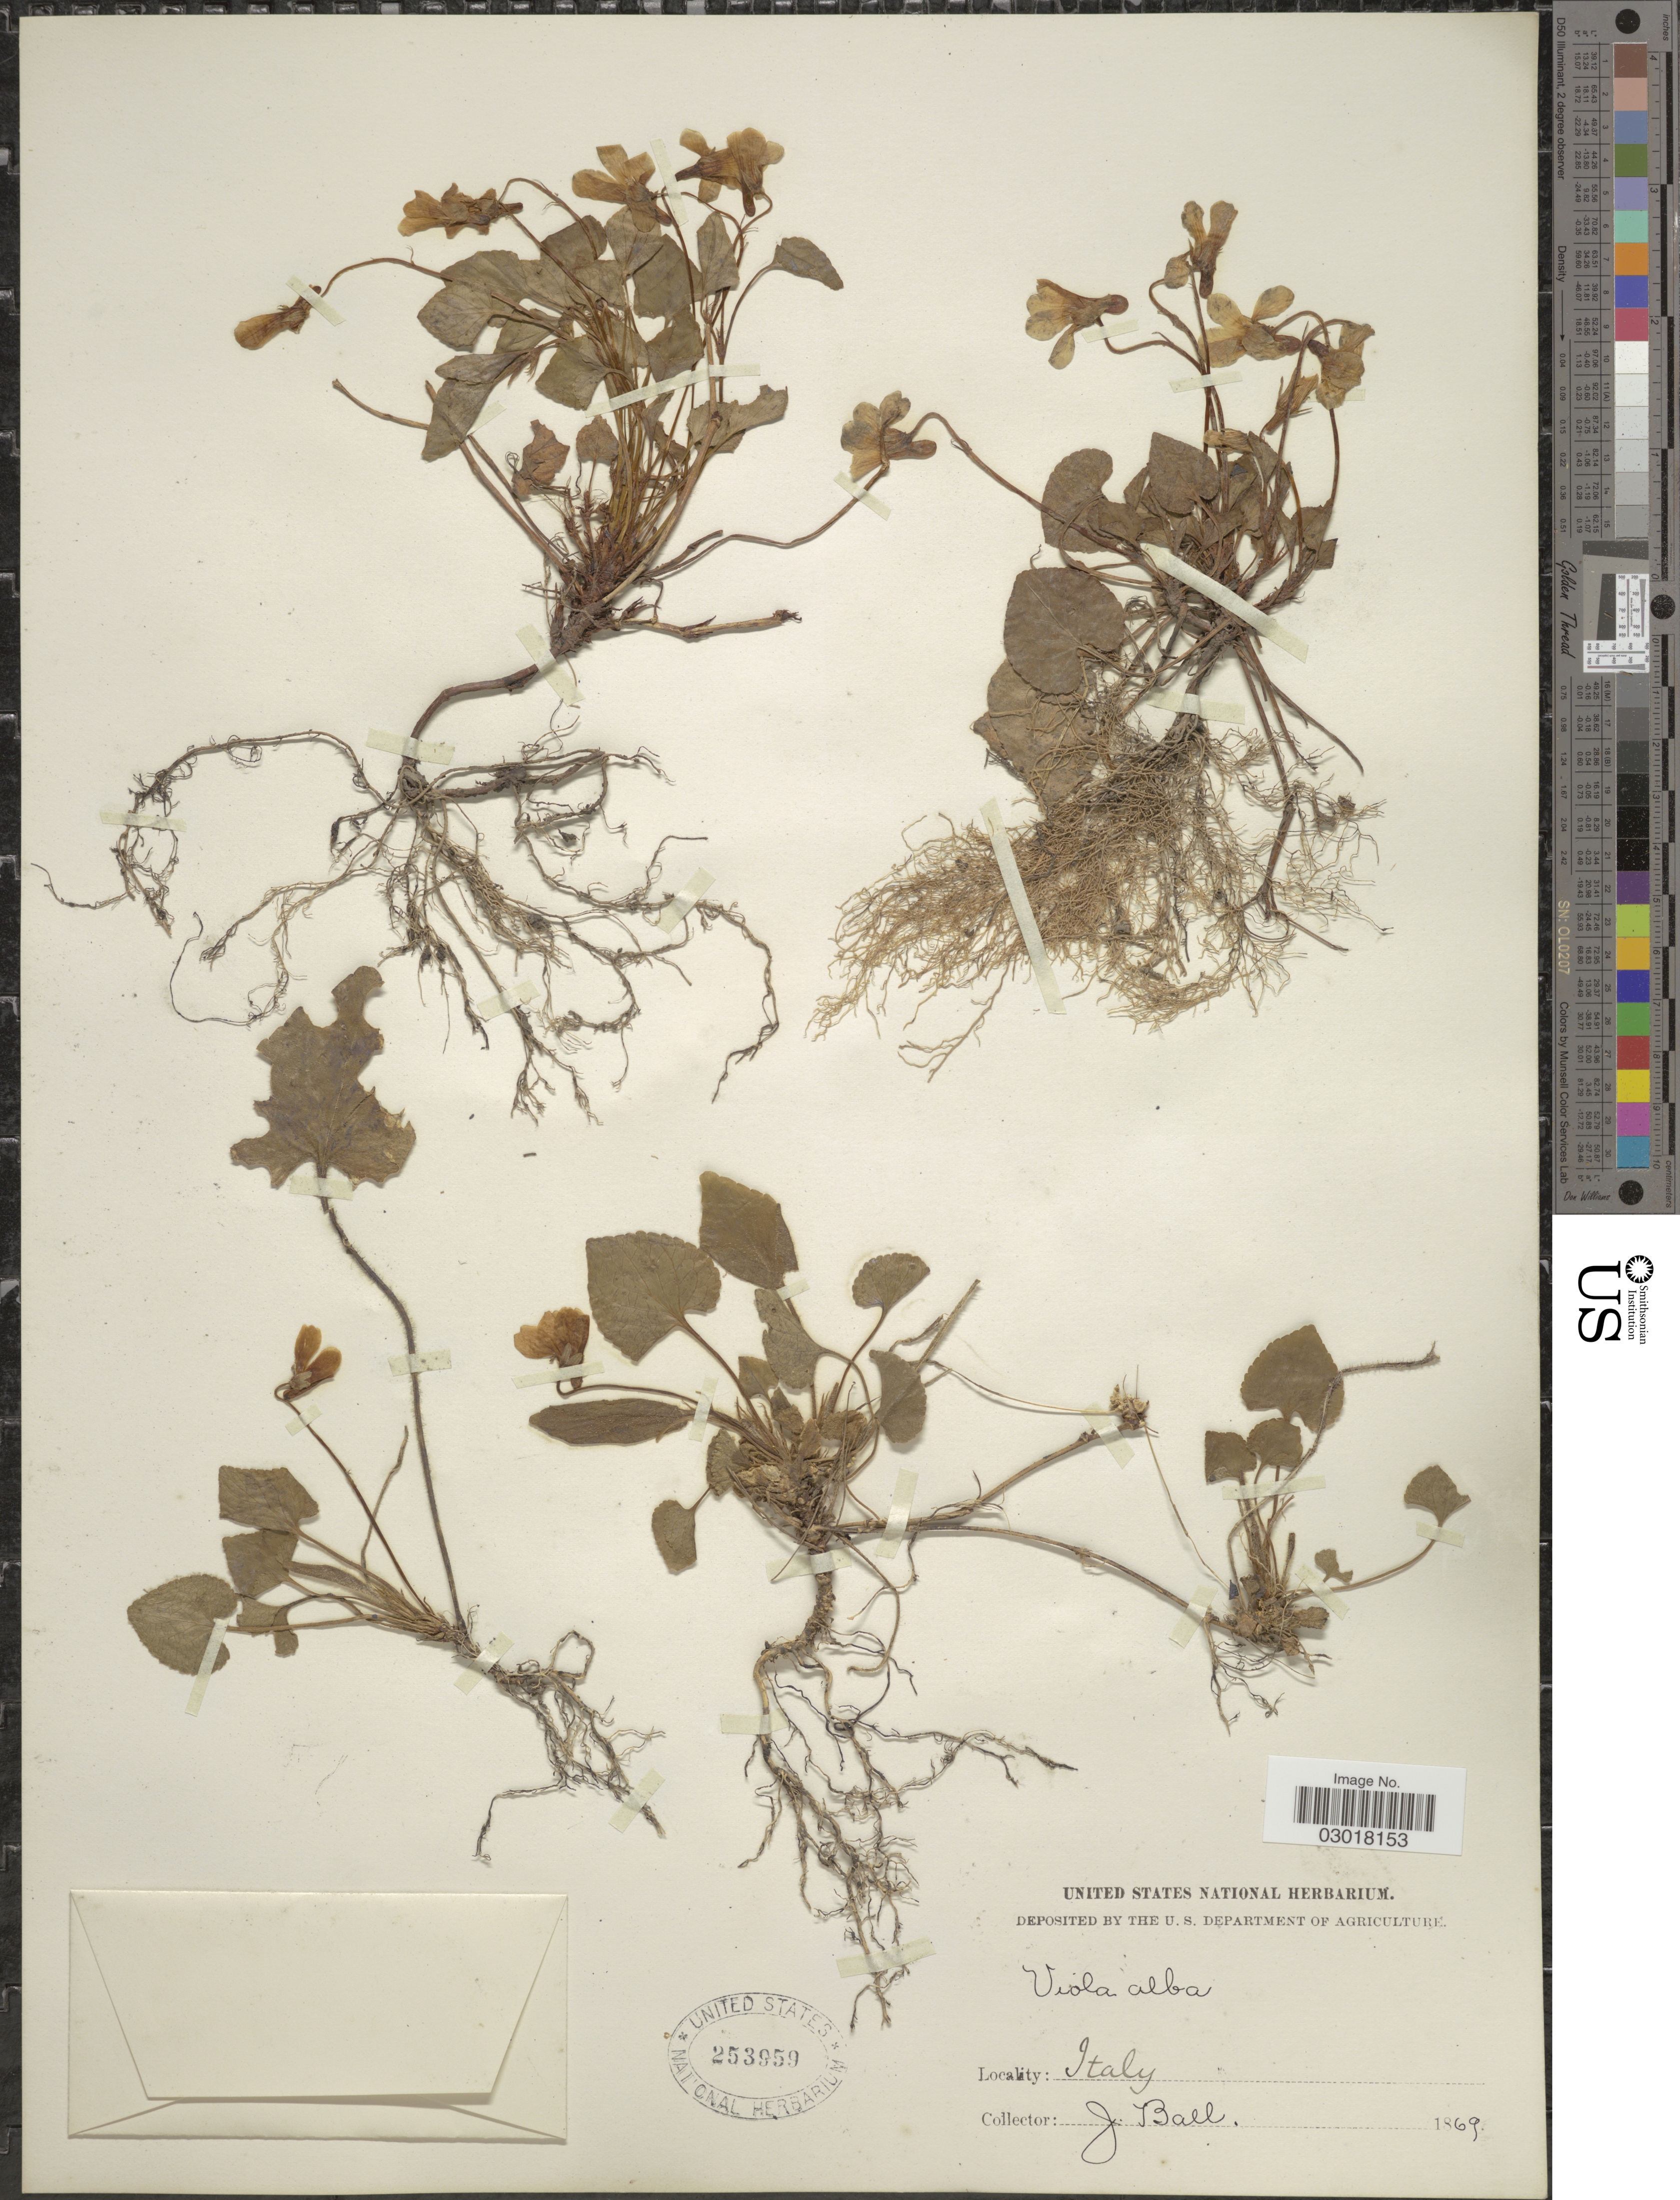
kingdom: Plantae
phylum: Tracheophyta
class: Magnoliopsida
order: Malpighiales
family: Violaceae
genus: Viola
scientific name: Viola alba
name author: Besser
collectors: J. Ball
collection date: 1869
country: Italy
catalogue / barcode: US 253959